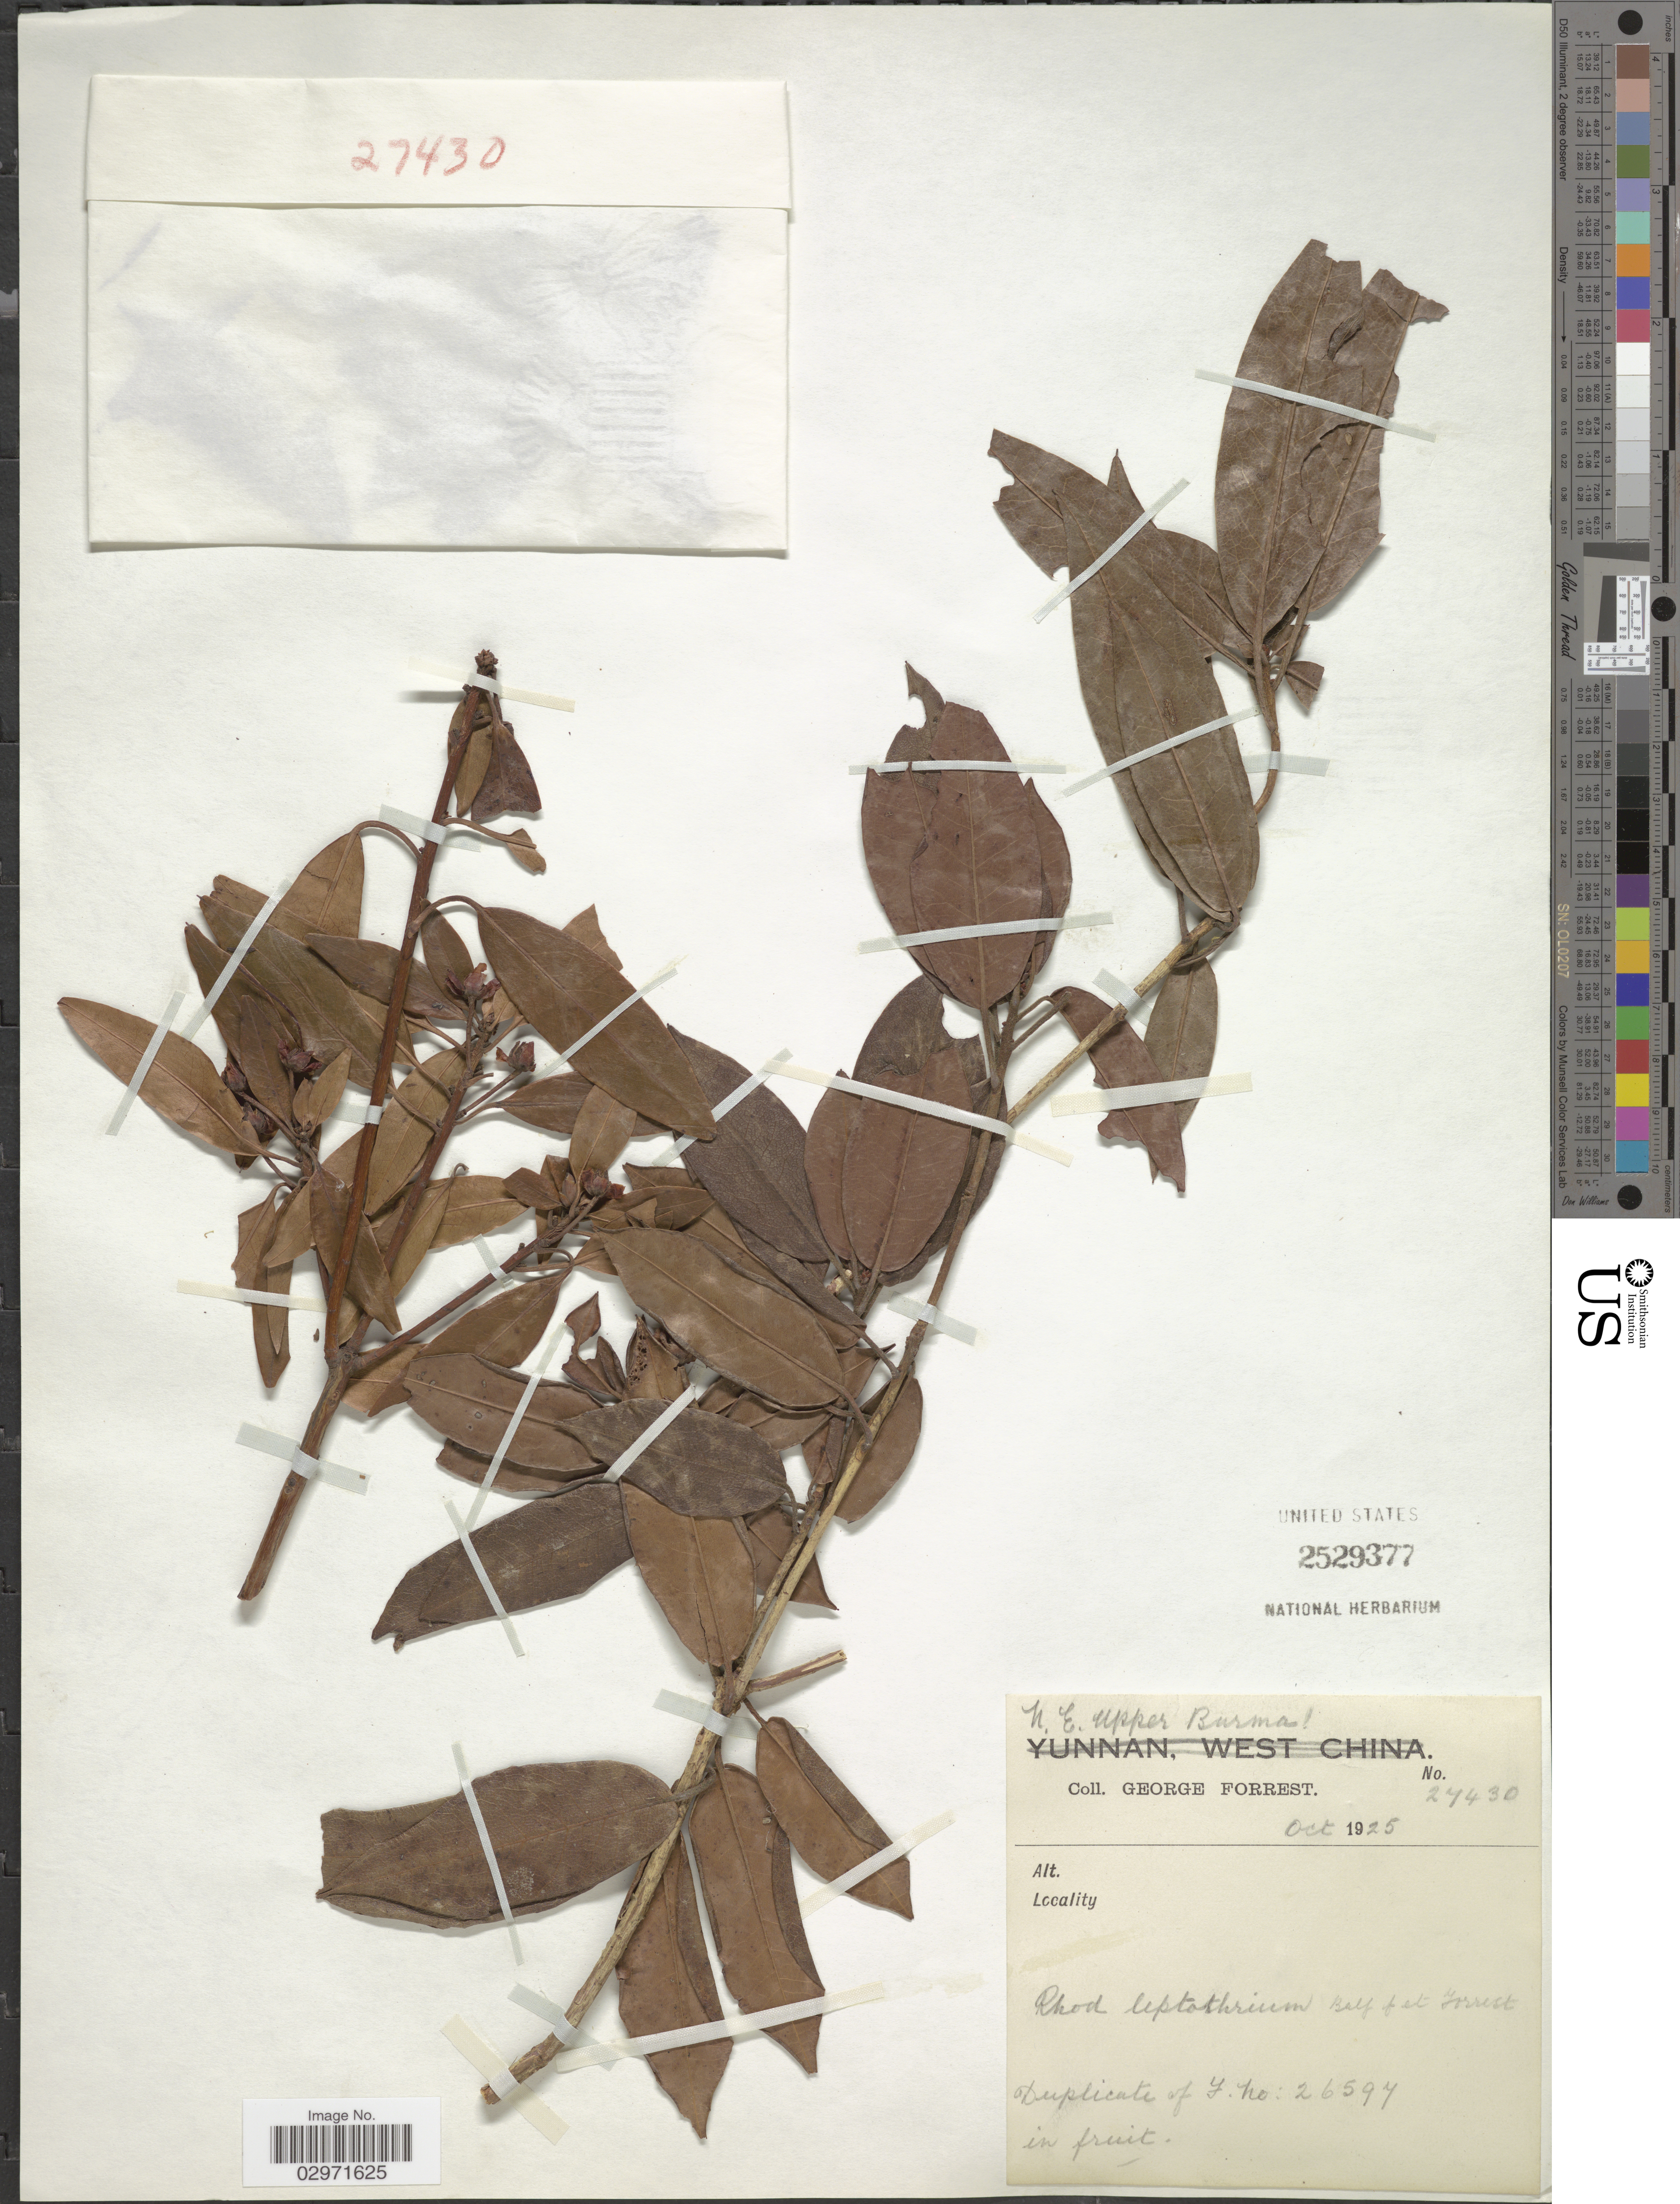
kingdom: Plantae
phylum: Tracheophyta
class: Magnoliopsida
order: Ericales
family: Ericaceae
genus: Rhododendron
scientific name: Rhododendron leptothrium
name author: Balf. f. & Forrest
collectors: G. Forrest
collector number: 27430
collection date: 1925-10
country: Myanmar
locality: N.E. upper Burma [illegible text]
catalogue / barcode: US 2529377